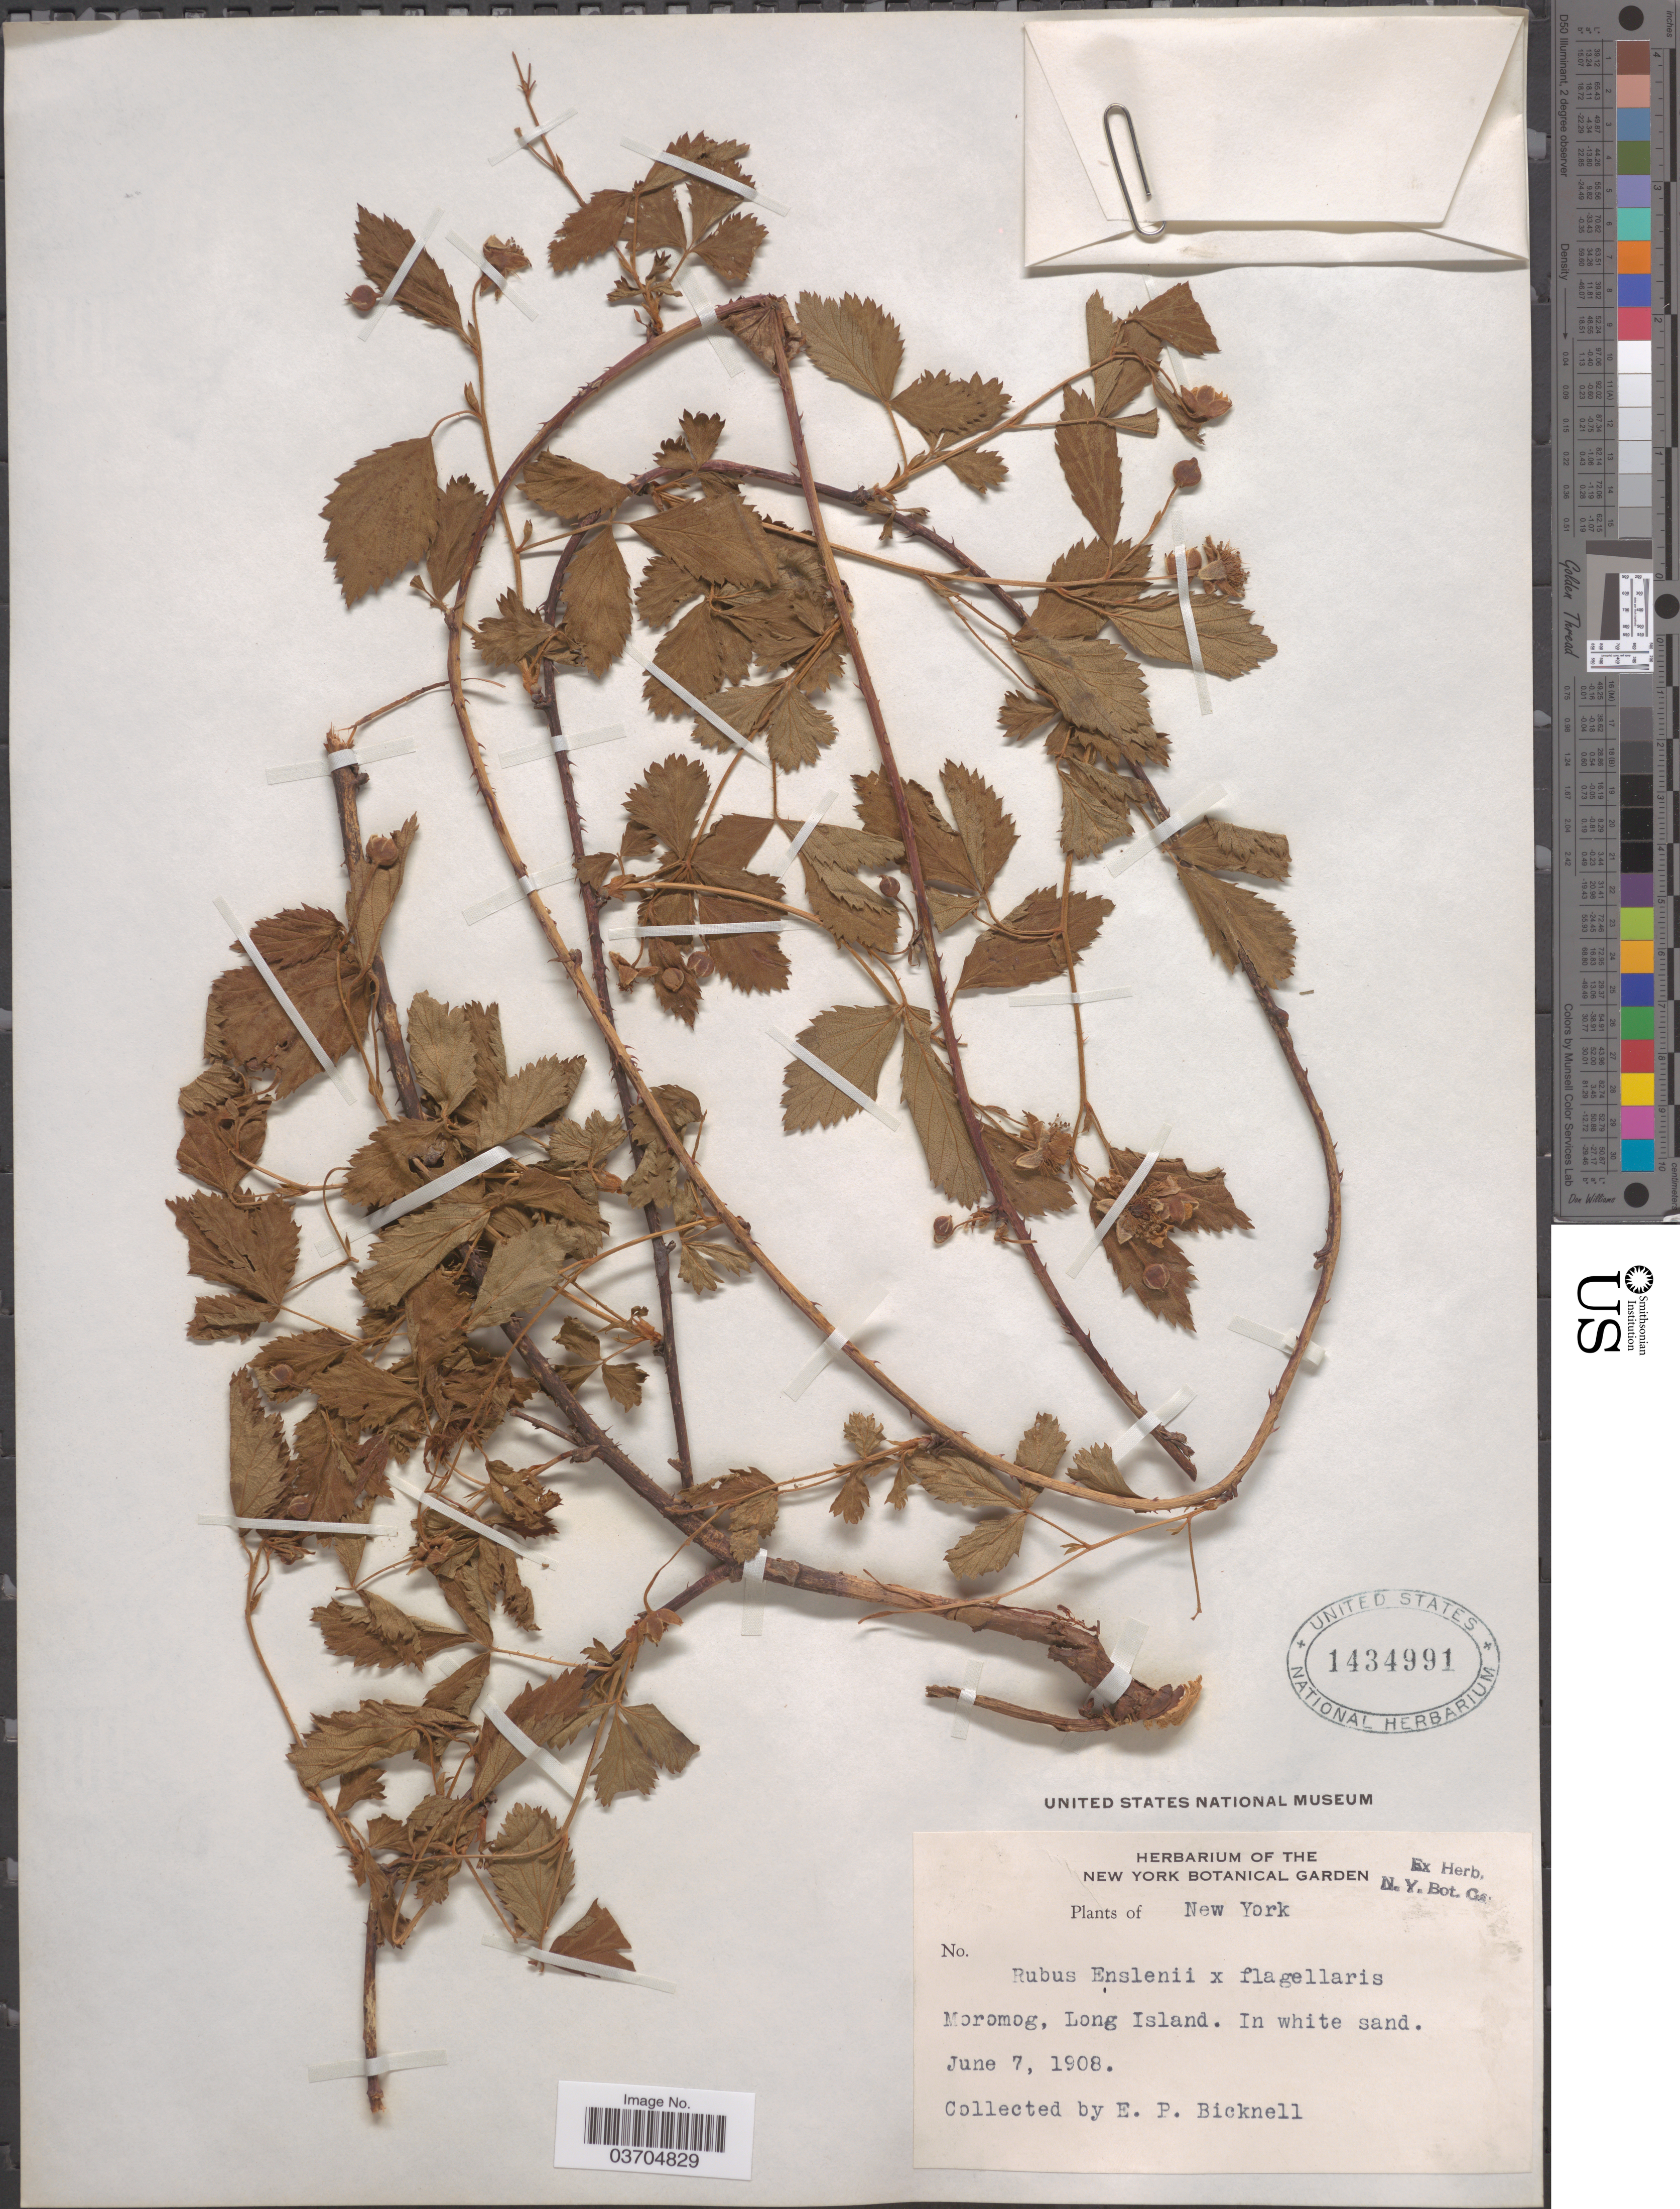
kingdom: Plantae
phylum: Tracheophyta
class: Magnoliopsida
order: Rosales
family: Rosaceae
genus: Rubus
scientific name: Rubus enslenii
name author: Tratt.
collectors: E. P. Bicknell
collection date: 1908-06-07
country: United States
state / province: New York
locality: Moromog, Long Island.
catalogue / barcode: US 1434991